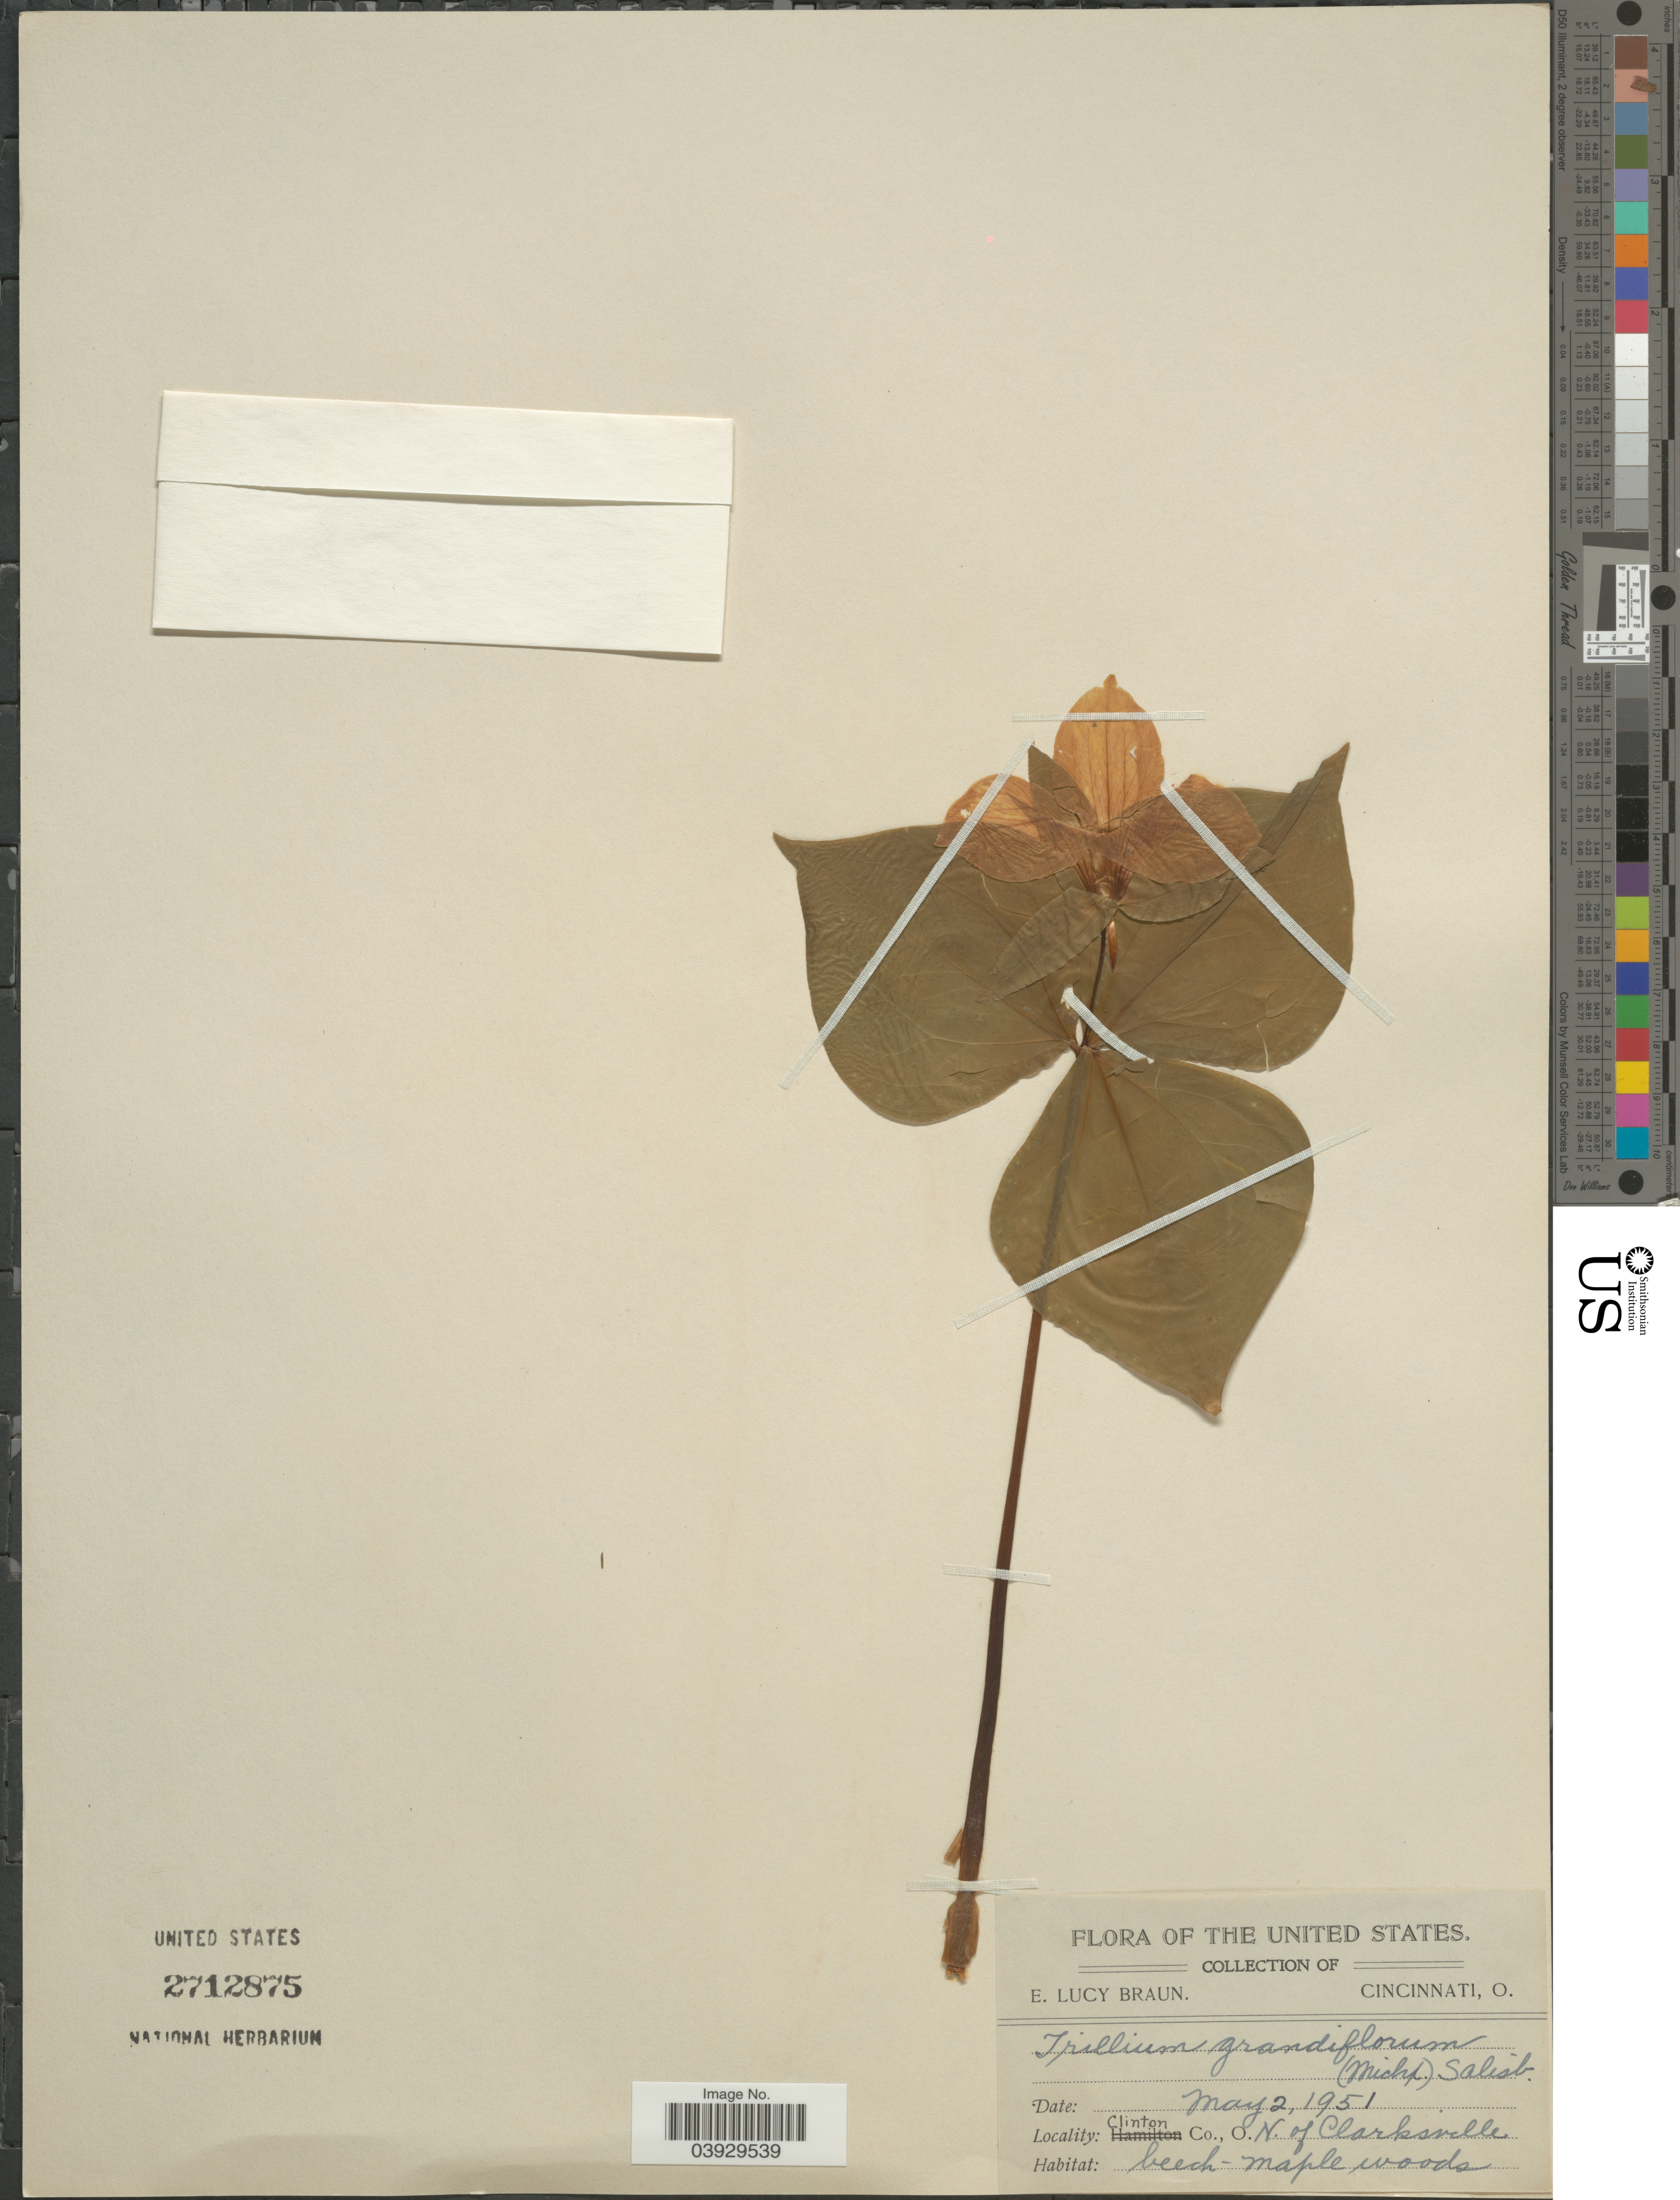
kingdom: Plantae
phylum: Tracheophyta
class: Liliopsida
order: Liliales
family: Melanthiaceae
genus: Trillium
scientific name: Trillium grandiflorum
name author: (Michx.) Salisb.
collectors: E. L. Braun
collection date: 1951-05-02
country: United States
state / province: Ohio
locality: Clinton Co., N. of Clarksville.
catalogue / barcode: US 2712875